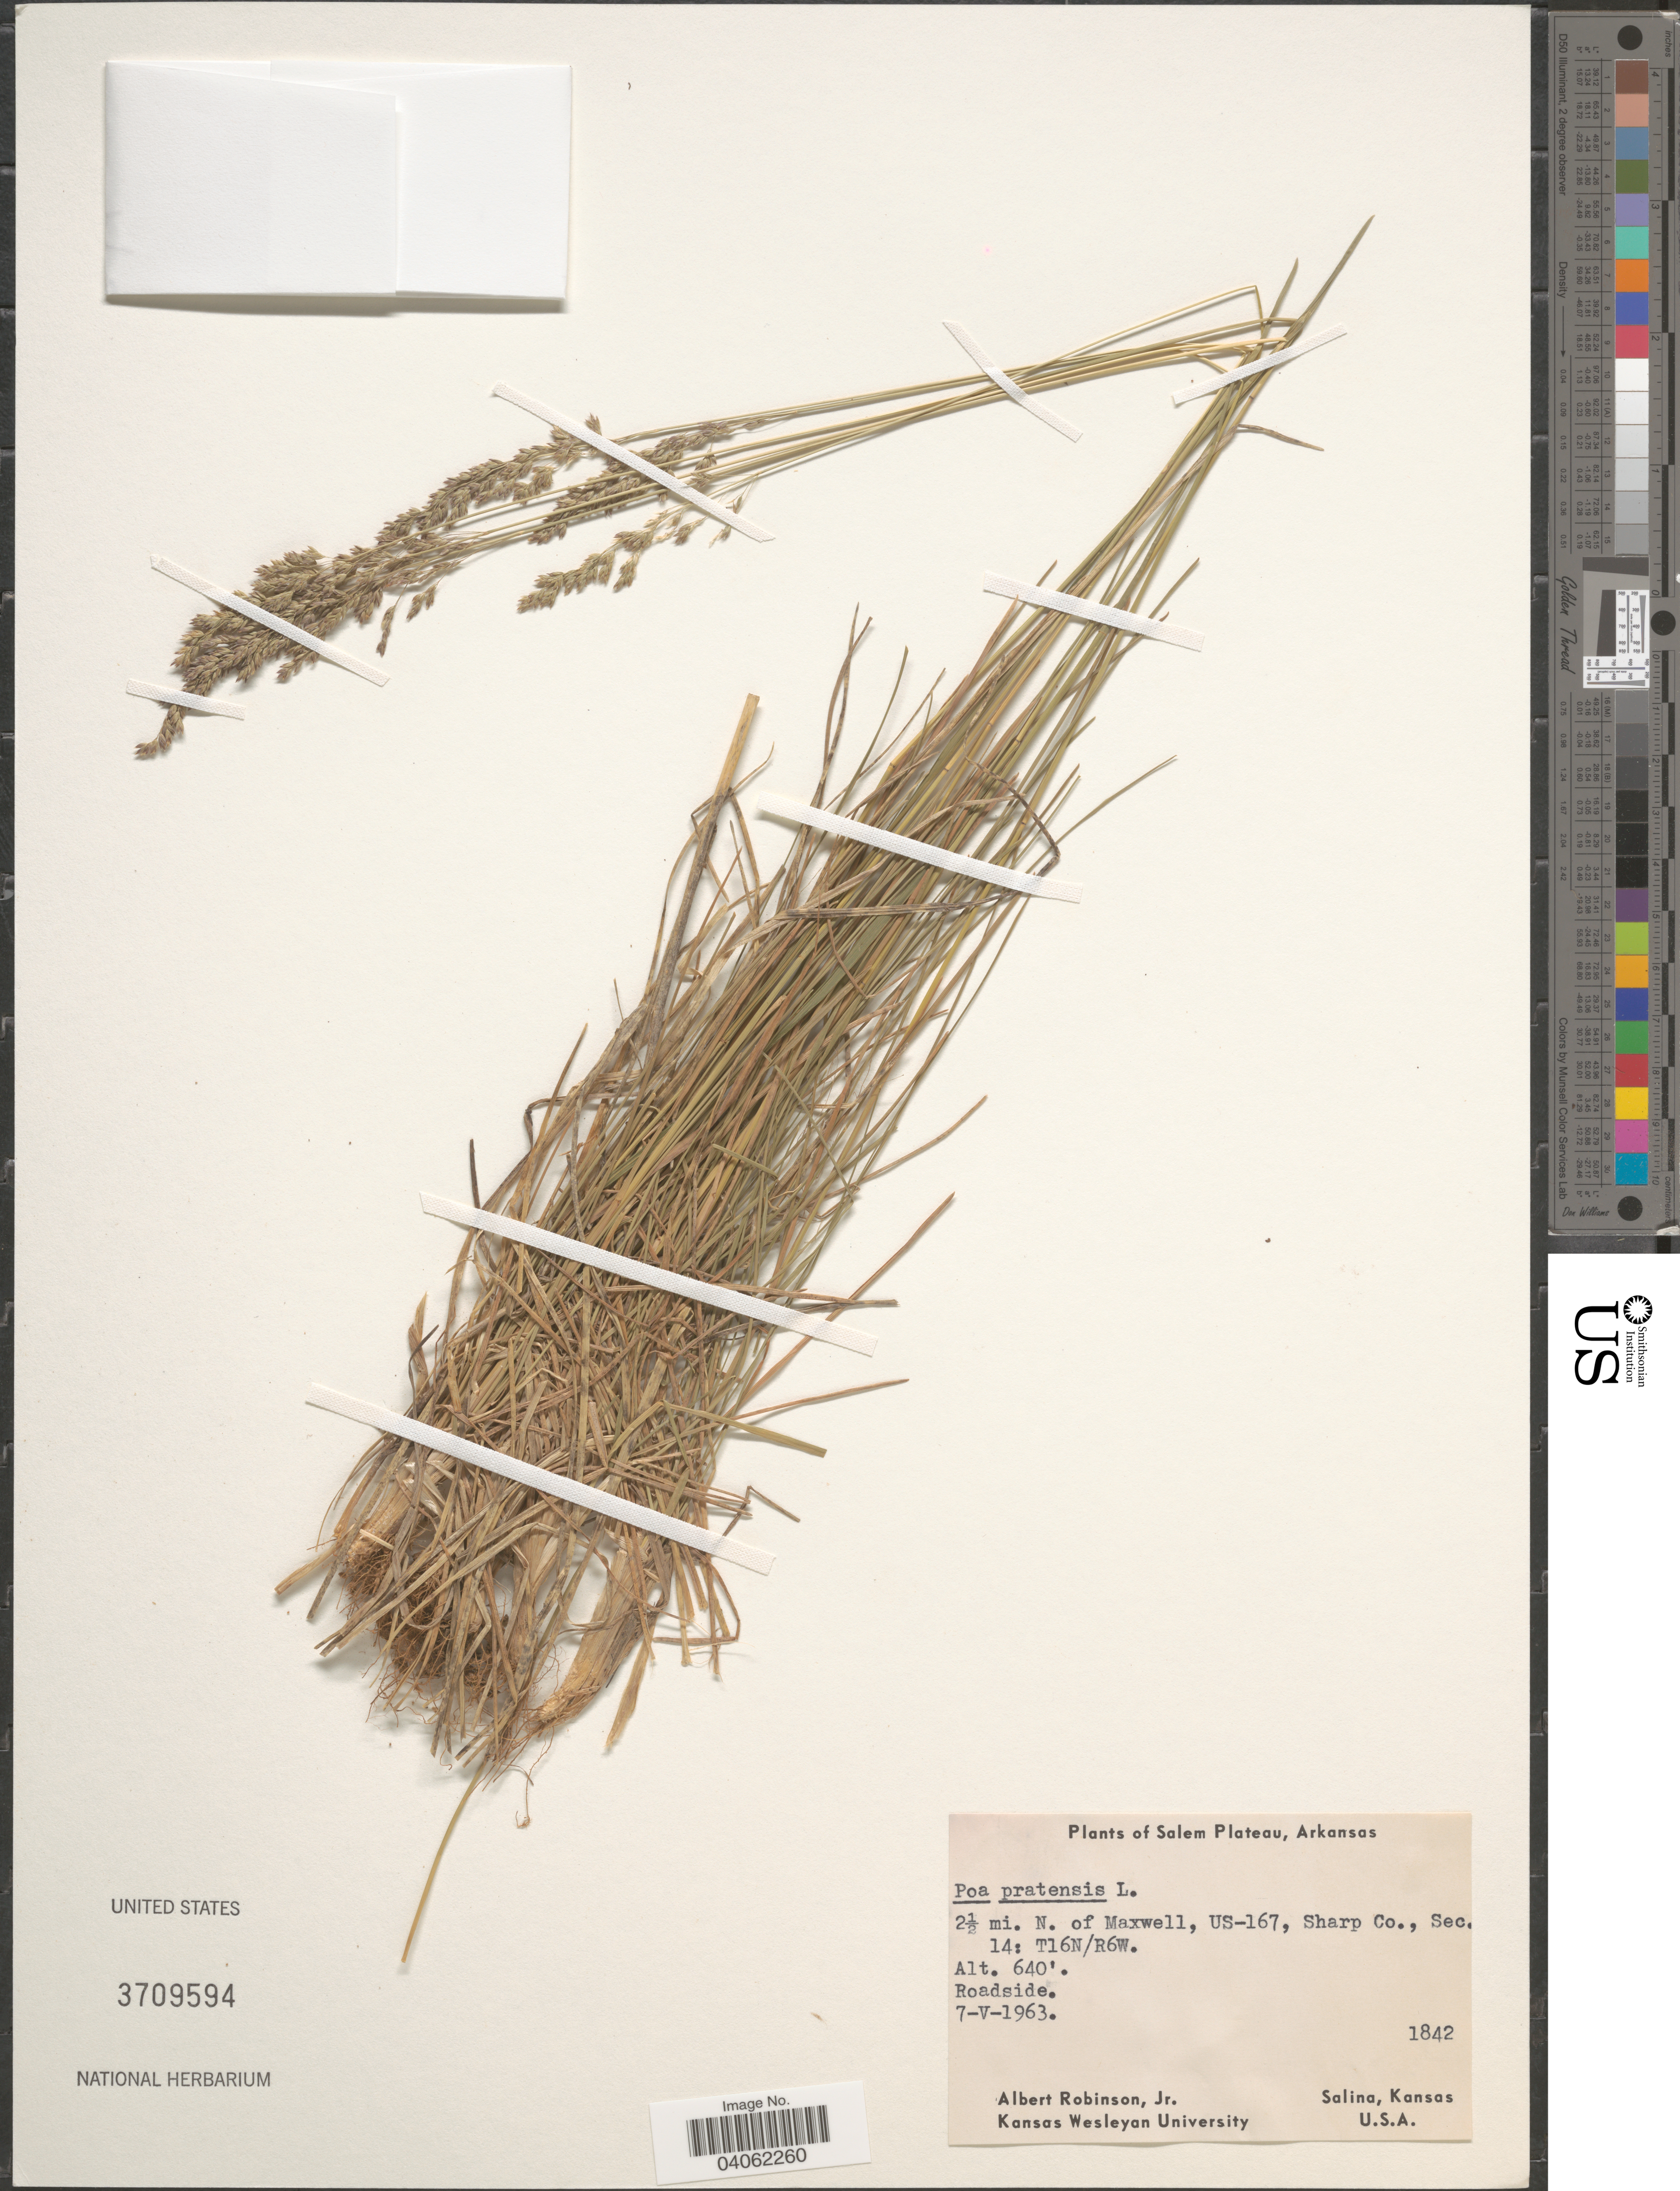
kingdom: Plantae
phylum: Tracheophyta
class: Liliopsida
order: Poales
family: Poaceae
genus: Poa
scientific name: Poa pratensis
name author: L.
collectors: A. Robinson Jr.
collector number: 1842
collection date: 1963-05-07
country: United States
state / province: Arkansas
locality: Salem Plateau. 2½ mi. N. of Maxwell, US-167, Sharp Co., Sec. 14: T16N/R6W.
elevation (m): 195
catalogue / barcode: US 3709594